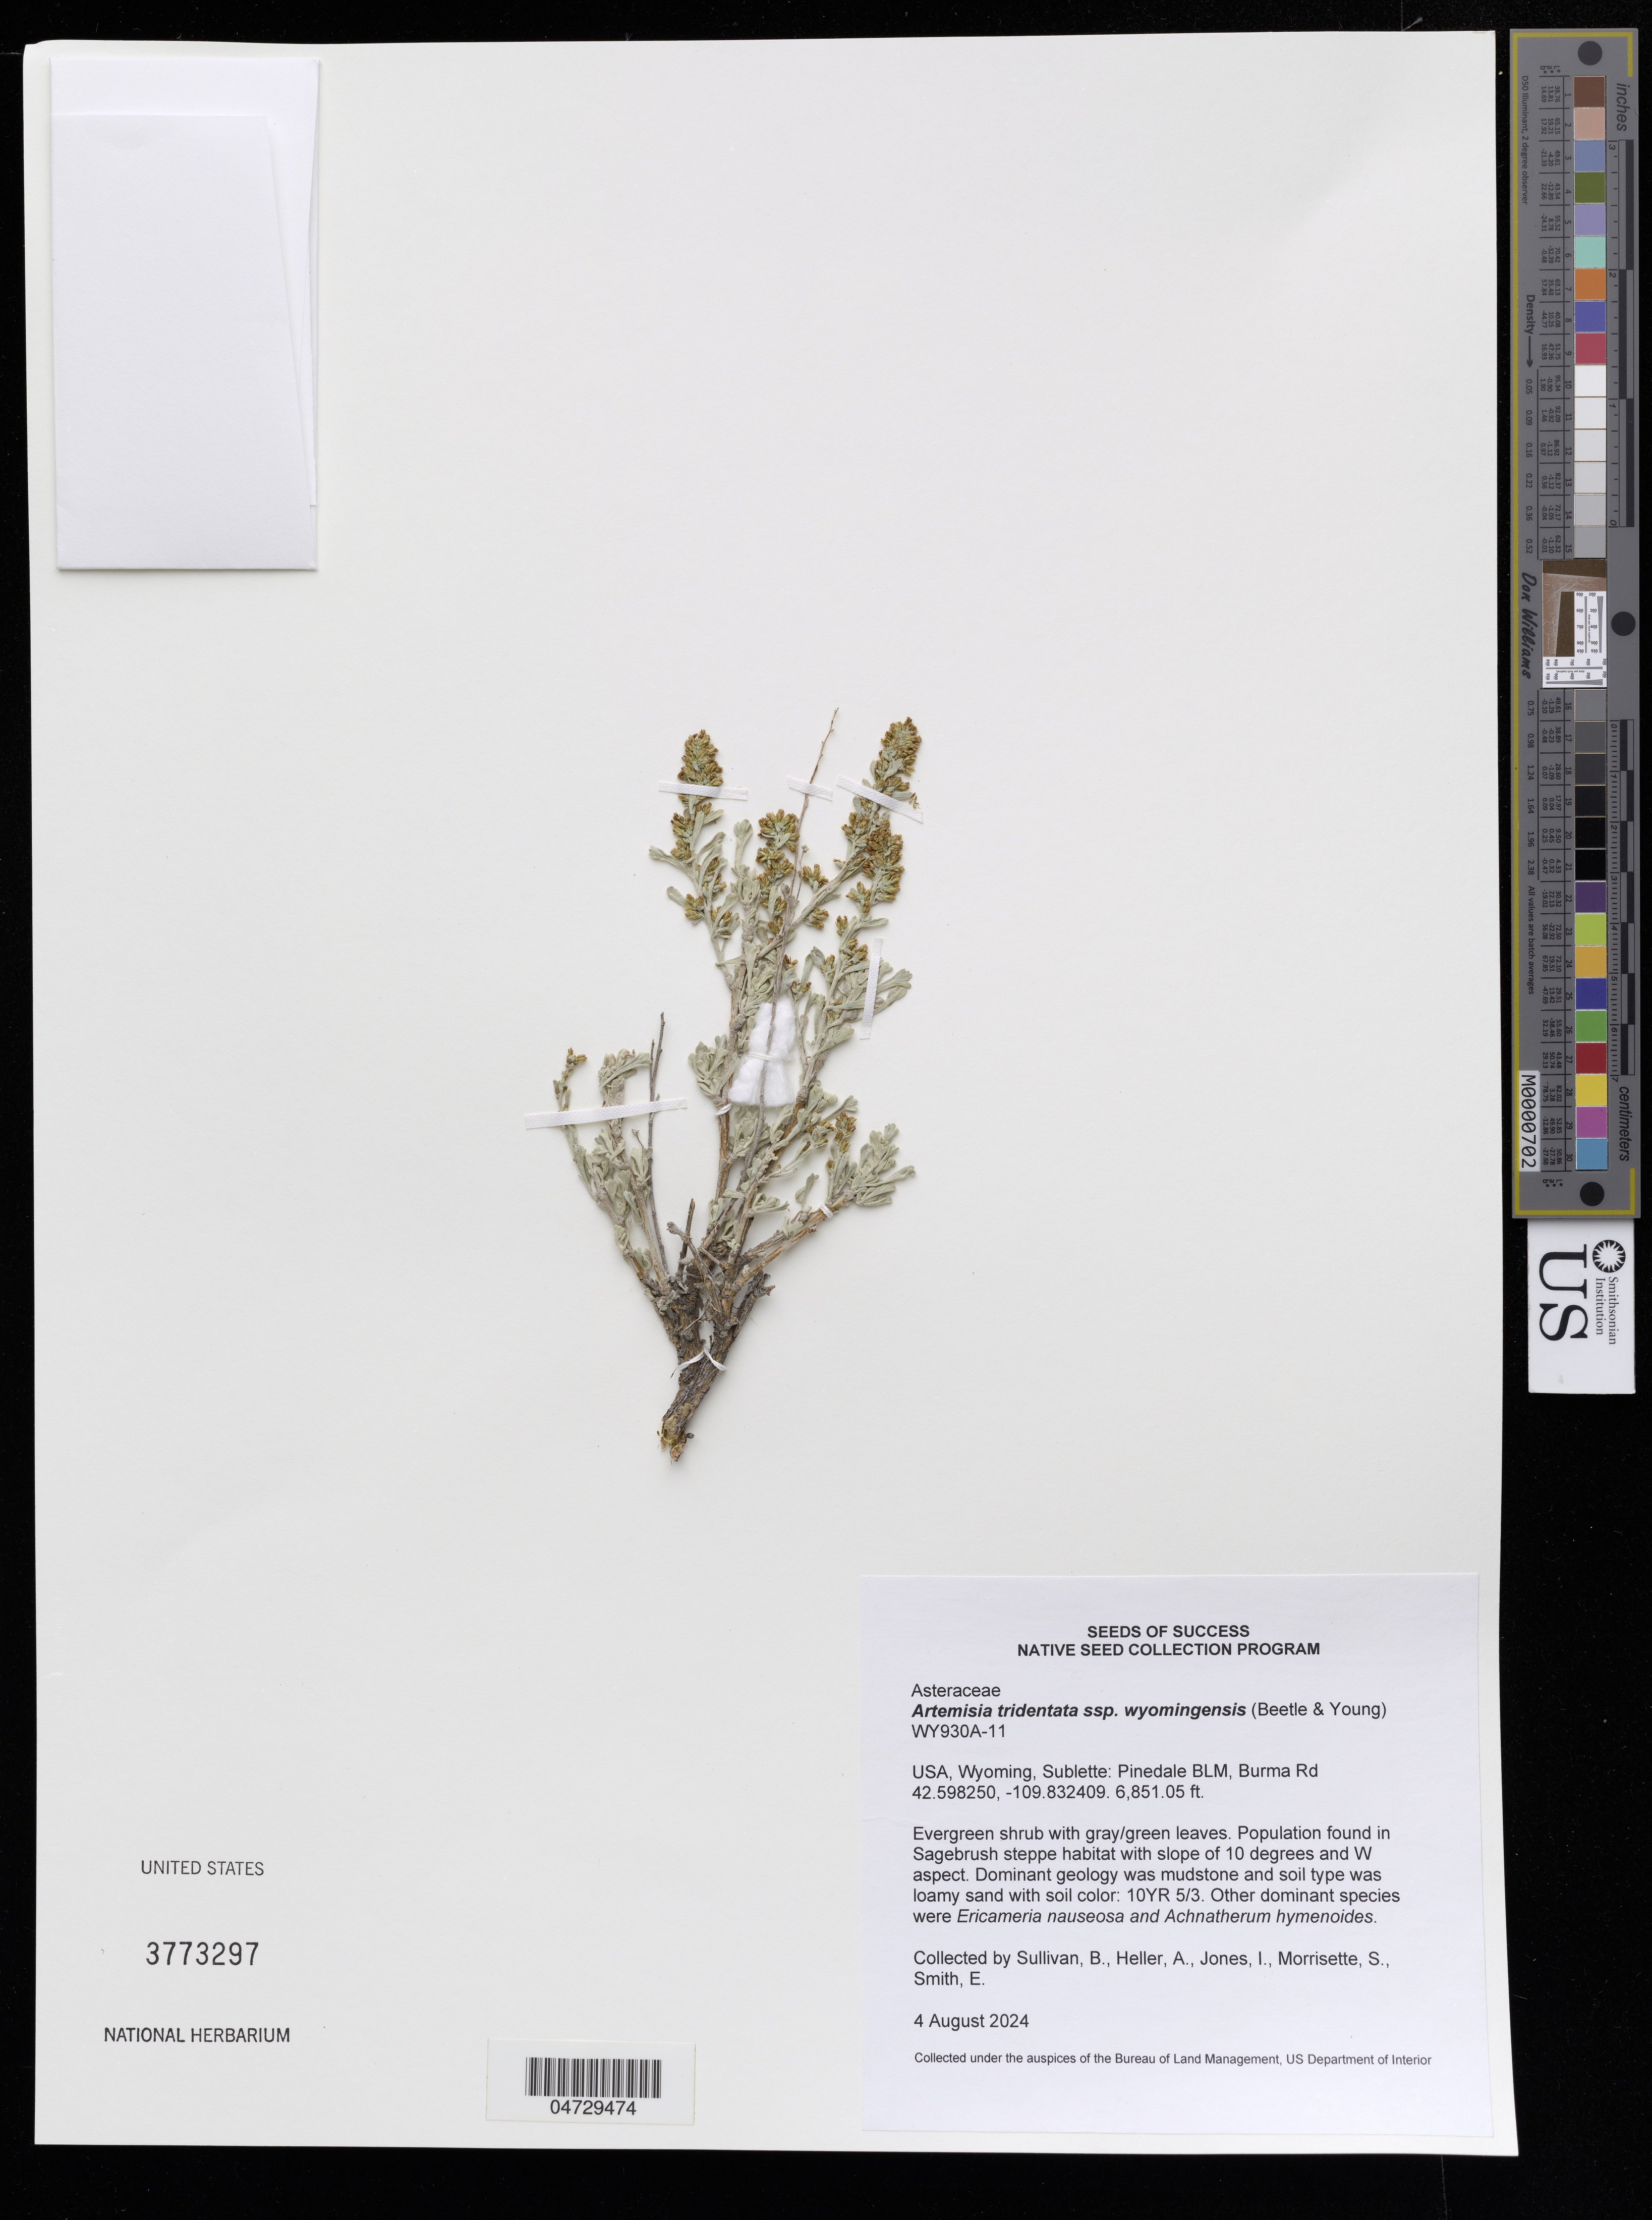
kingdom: Plantae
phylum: Tracheophyta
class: Magnoliopsida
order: Asterales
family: Asteraceae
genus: Artemisia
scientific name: Artemisia tridentata subsp. wyomingensis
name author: (Beetle & A.L. Young) S.L. Welsh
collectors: B. Sullivan, A. Heller, I. Jones & S. Morrisette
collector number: WY930A-11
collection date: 2024-08-04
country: United States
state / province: Wyoming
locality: Sublette: Pinedale BLM, Burma Rd.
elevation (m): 2088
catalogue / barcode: US 3773297